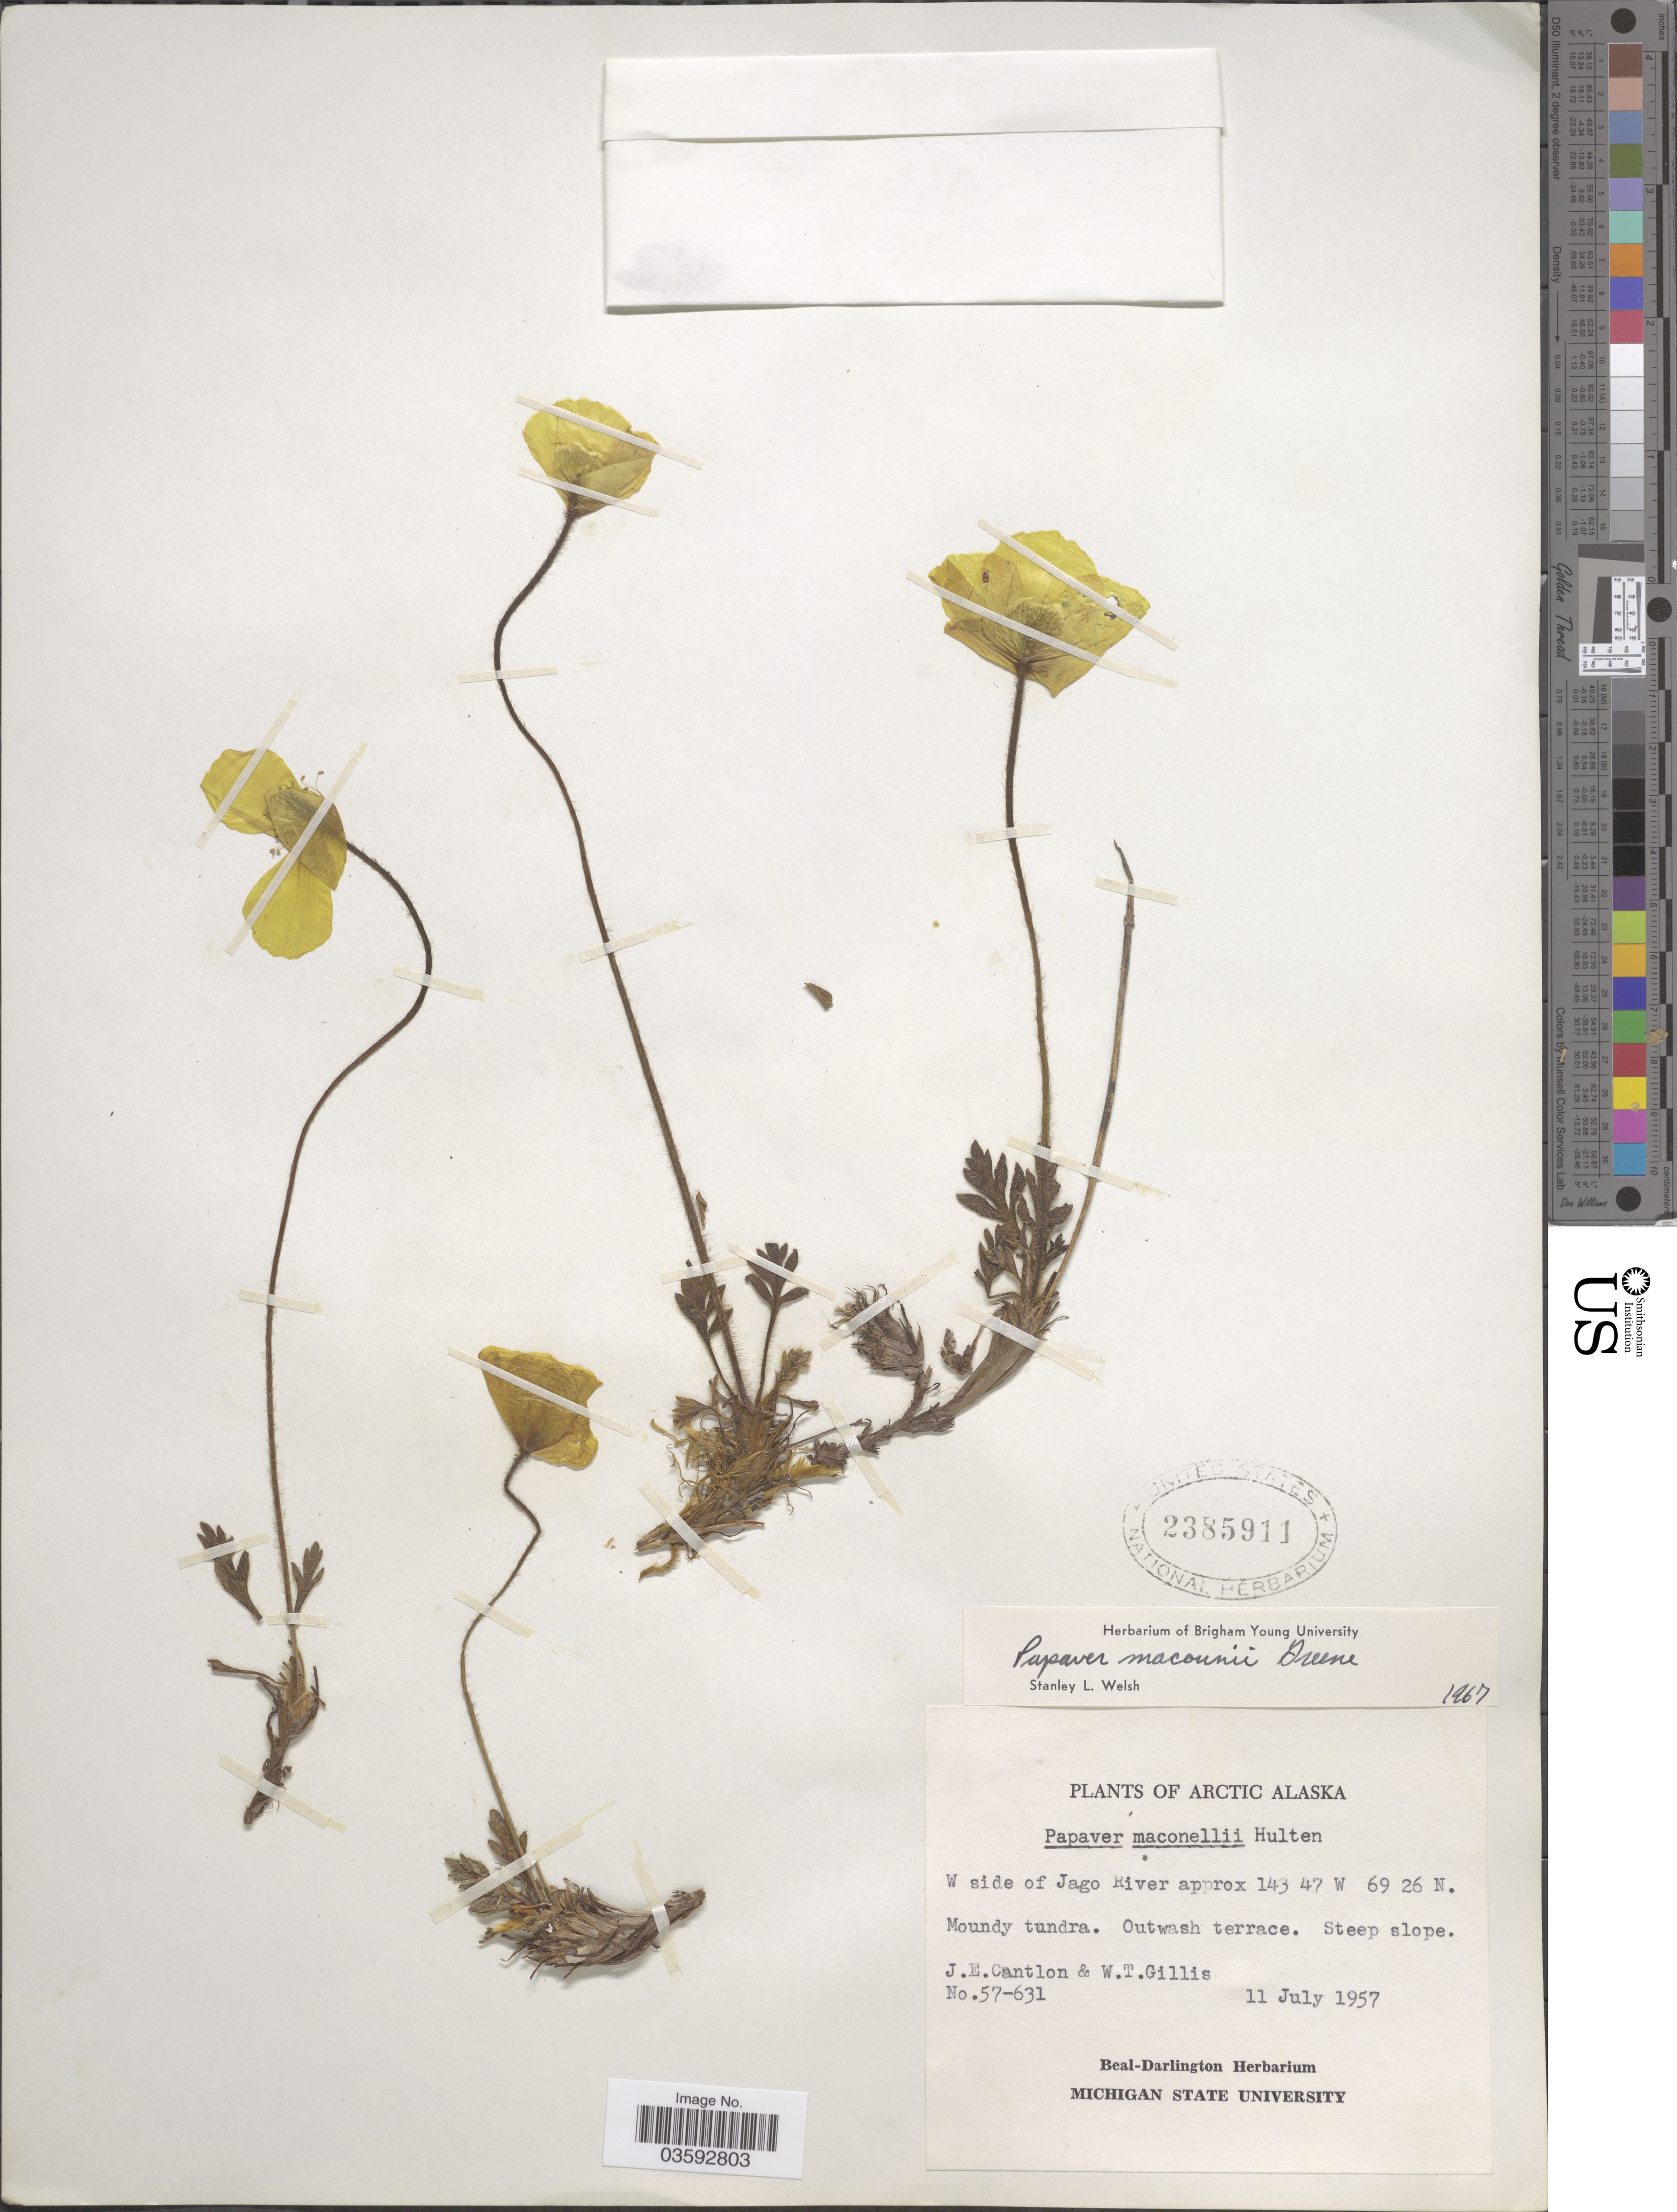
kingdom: Plantae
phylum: Tracheophyta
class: Magnoliopsida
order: Ranunculales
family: Papaveraceae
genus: Papaver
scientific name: Papaver macounii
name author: Greene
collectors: J. Cantlon & W. T. Gillis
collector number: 57-631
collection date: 1957-07-11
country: United States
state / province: Alaska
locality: Arctic Alaska. W side of Jago River.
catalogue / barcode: US 2385911